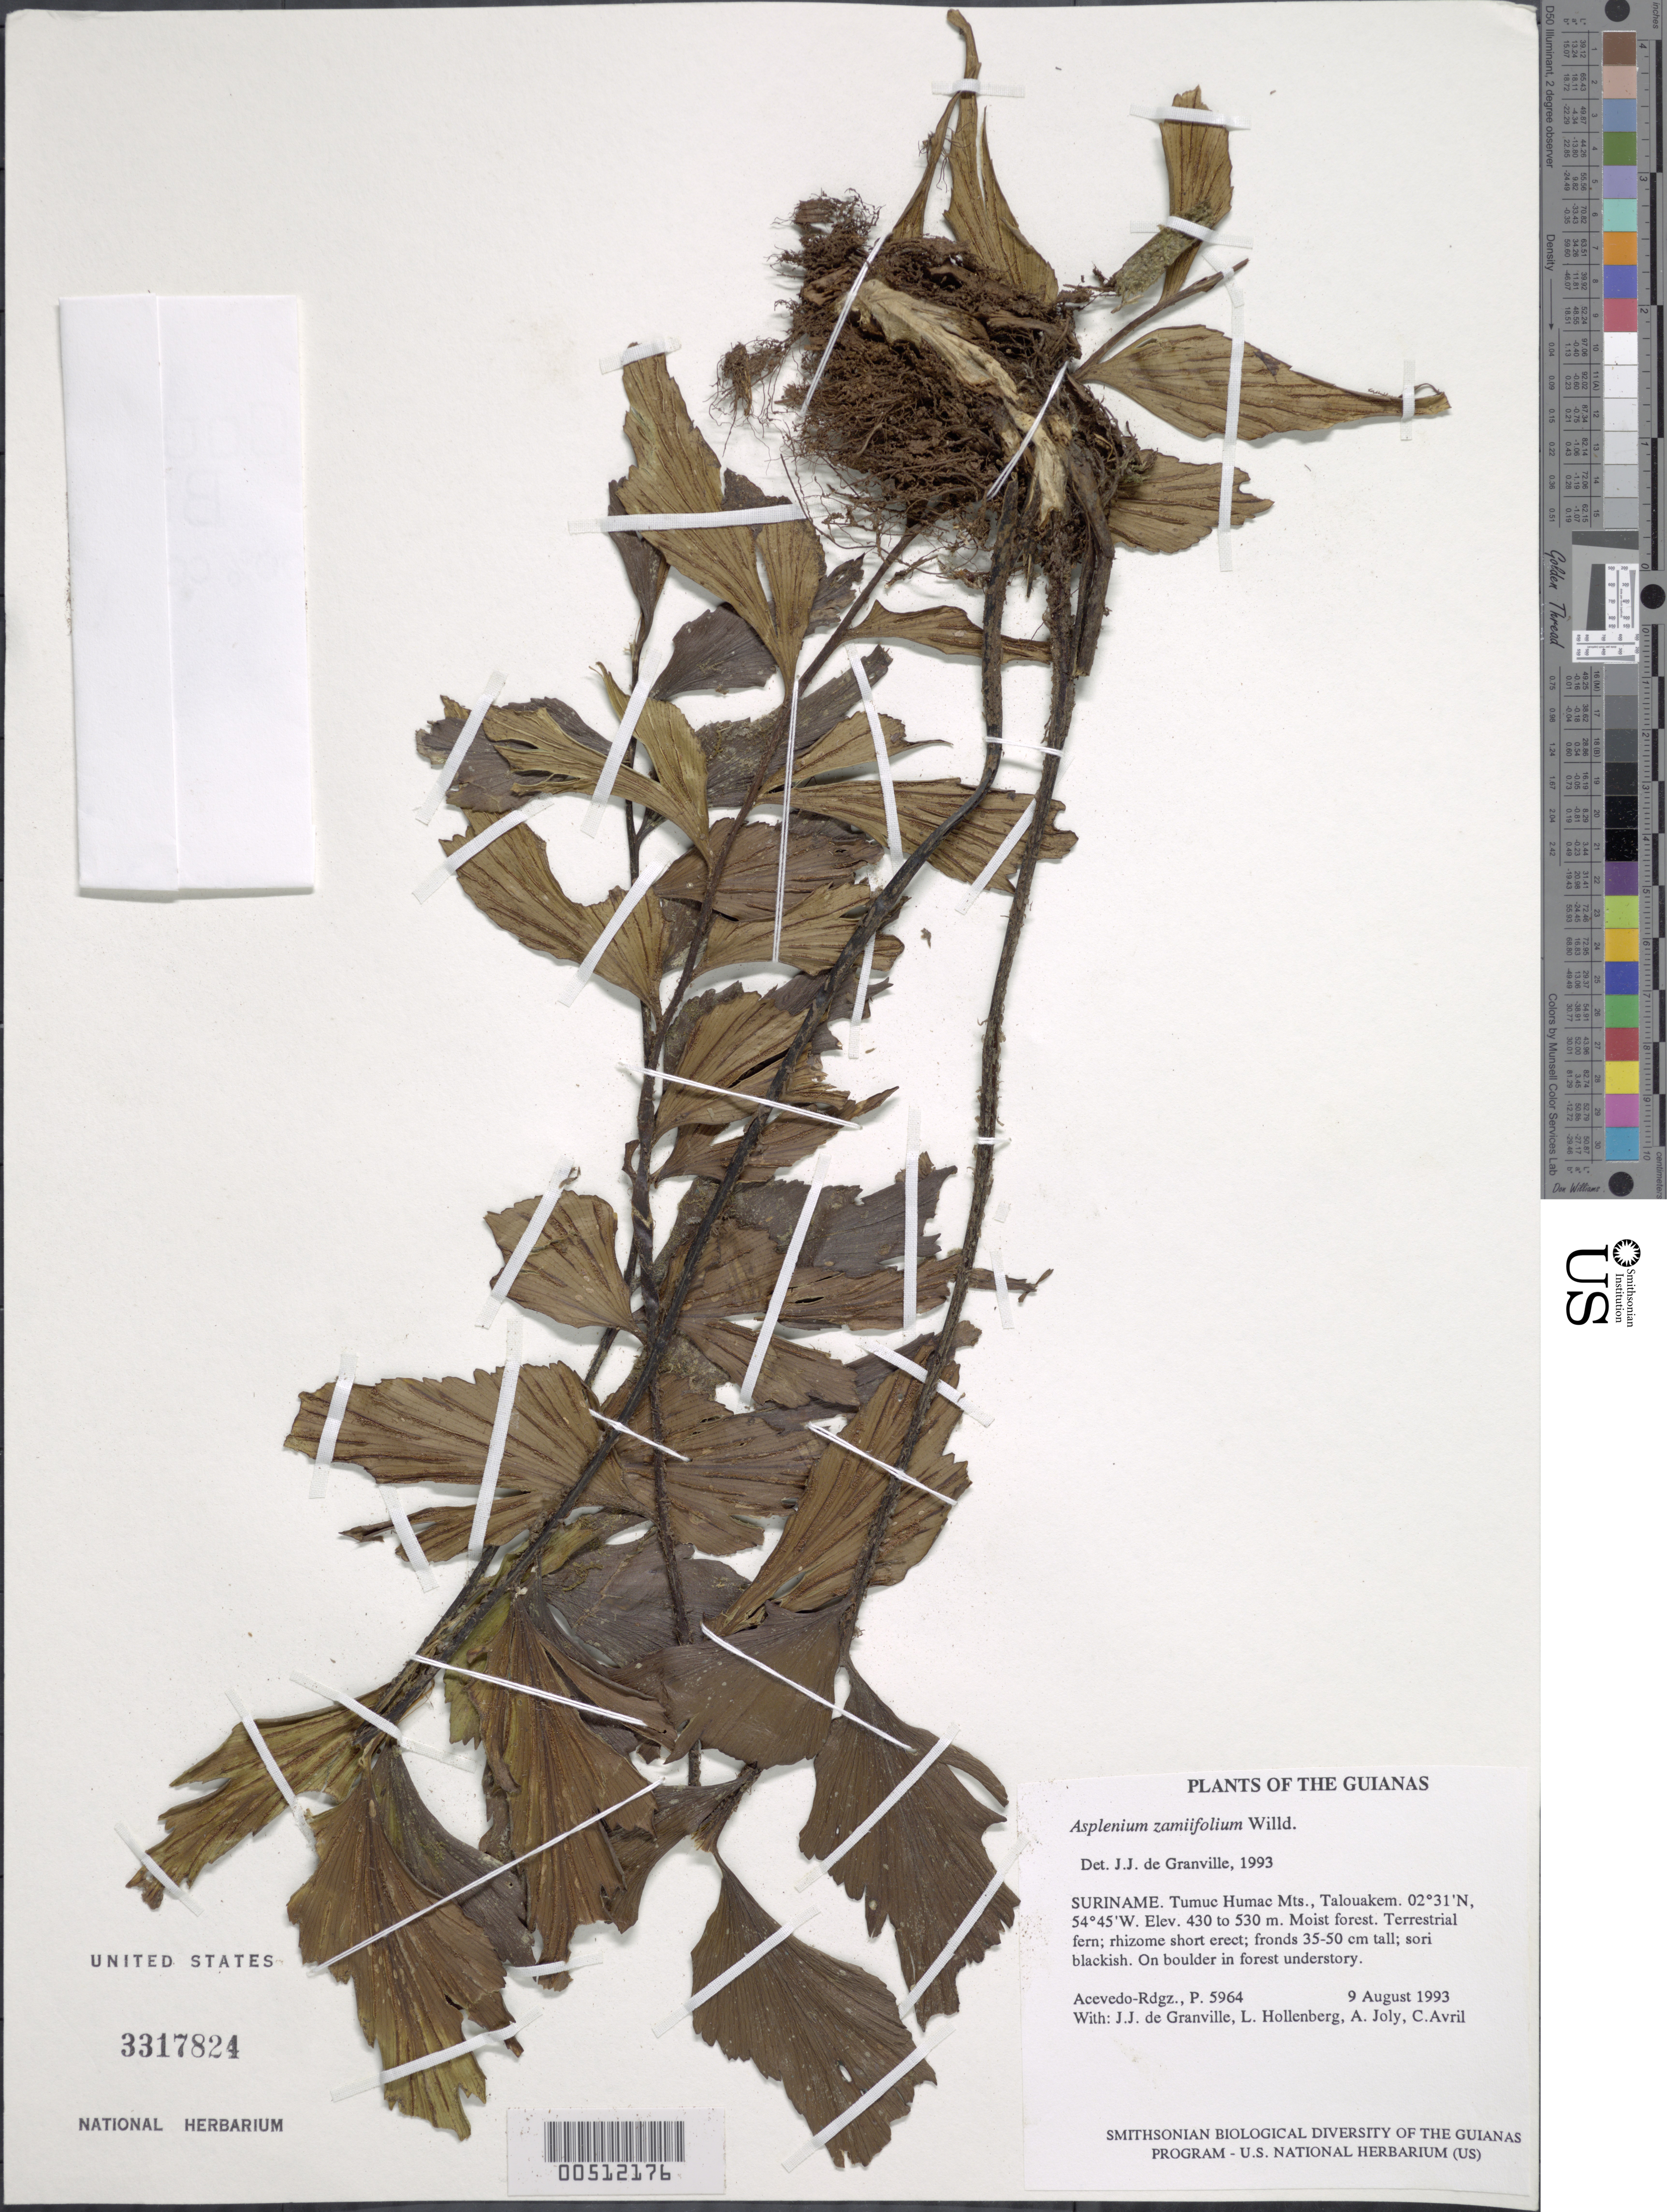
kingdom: Plantae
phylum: Tracheophyta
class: Polypodiopsida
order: Polypodiales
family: Aspleniaceae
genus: Asplenium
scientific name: Asplenium zamiifolium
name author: Willd.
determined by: Granville, J. J. de, (CAY), Institut de Recherche pour le Developpement (IRD) (FRENCH GUIANA)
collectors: P. Acevedo-Rodr., J.-J. de Granville, A. Joly & L. Hollenberg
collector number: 5964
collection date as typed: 09 Aug 1993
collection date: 1993-08-09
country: Suriname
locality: Tumuc Humac Mts., Talouakem.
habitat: On boulder in forest understory.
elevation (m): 430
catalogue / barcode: US 3317824